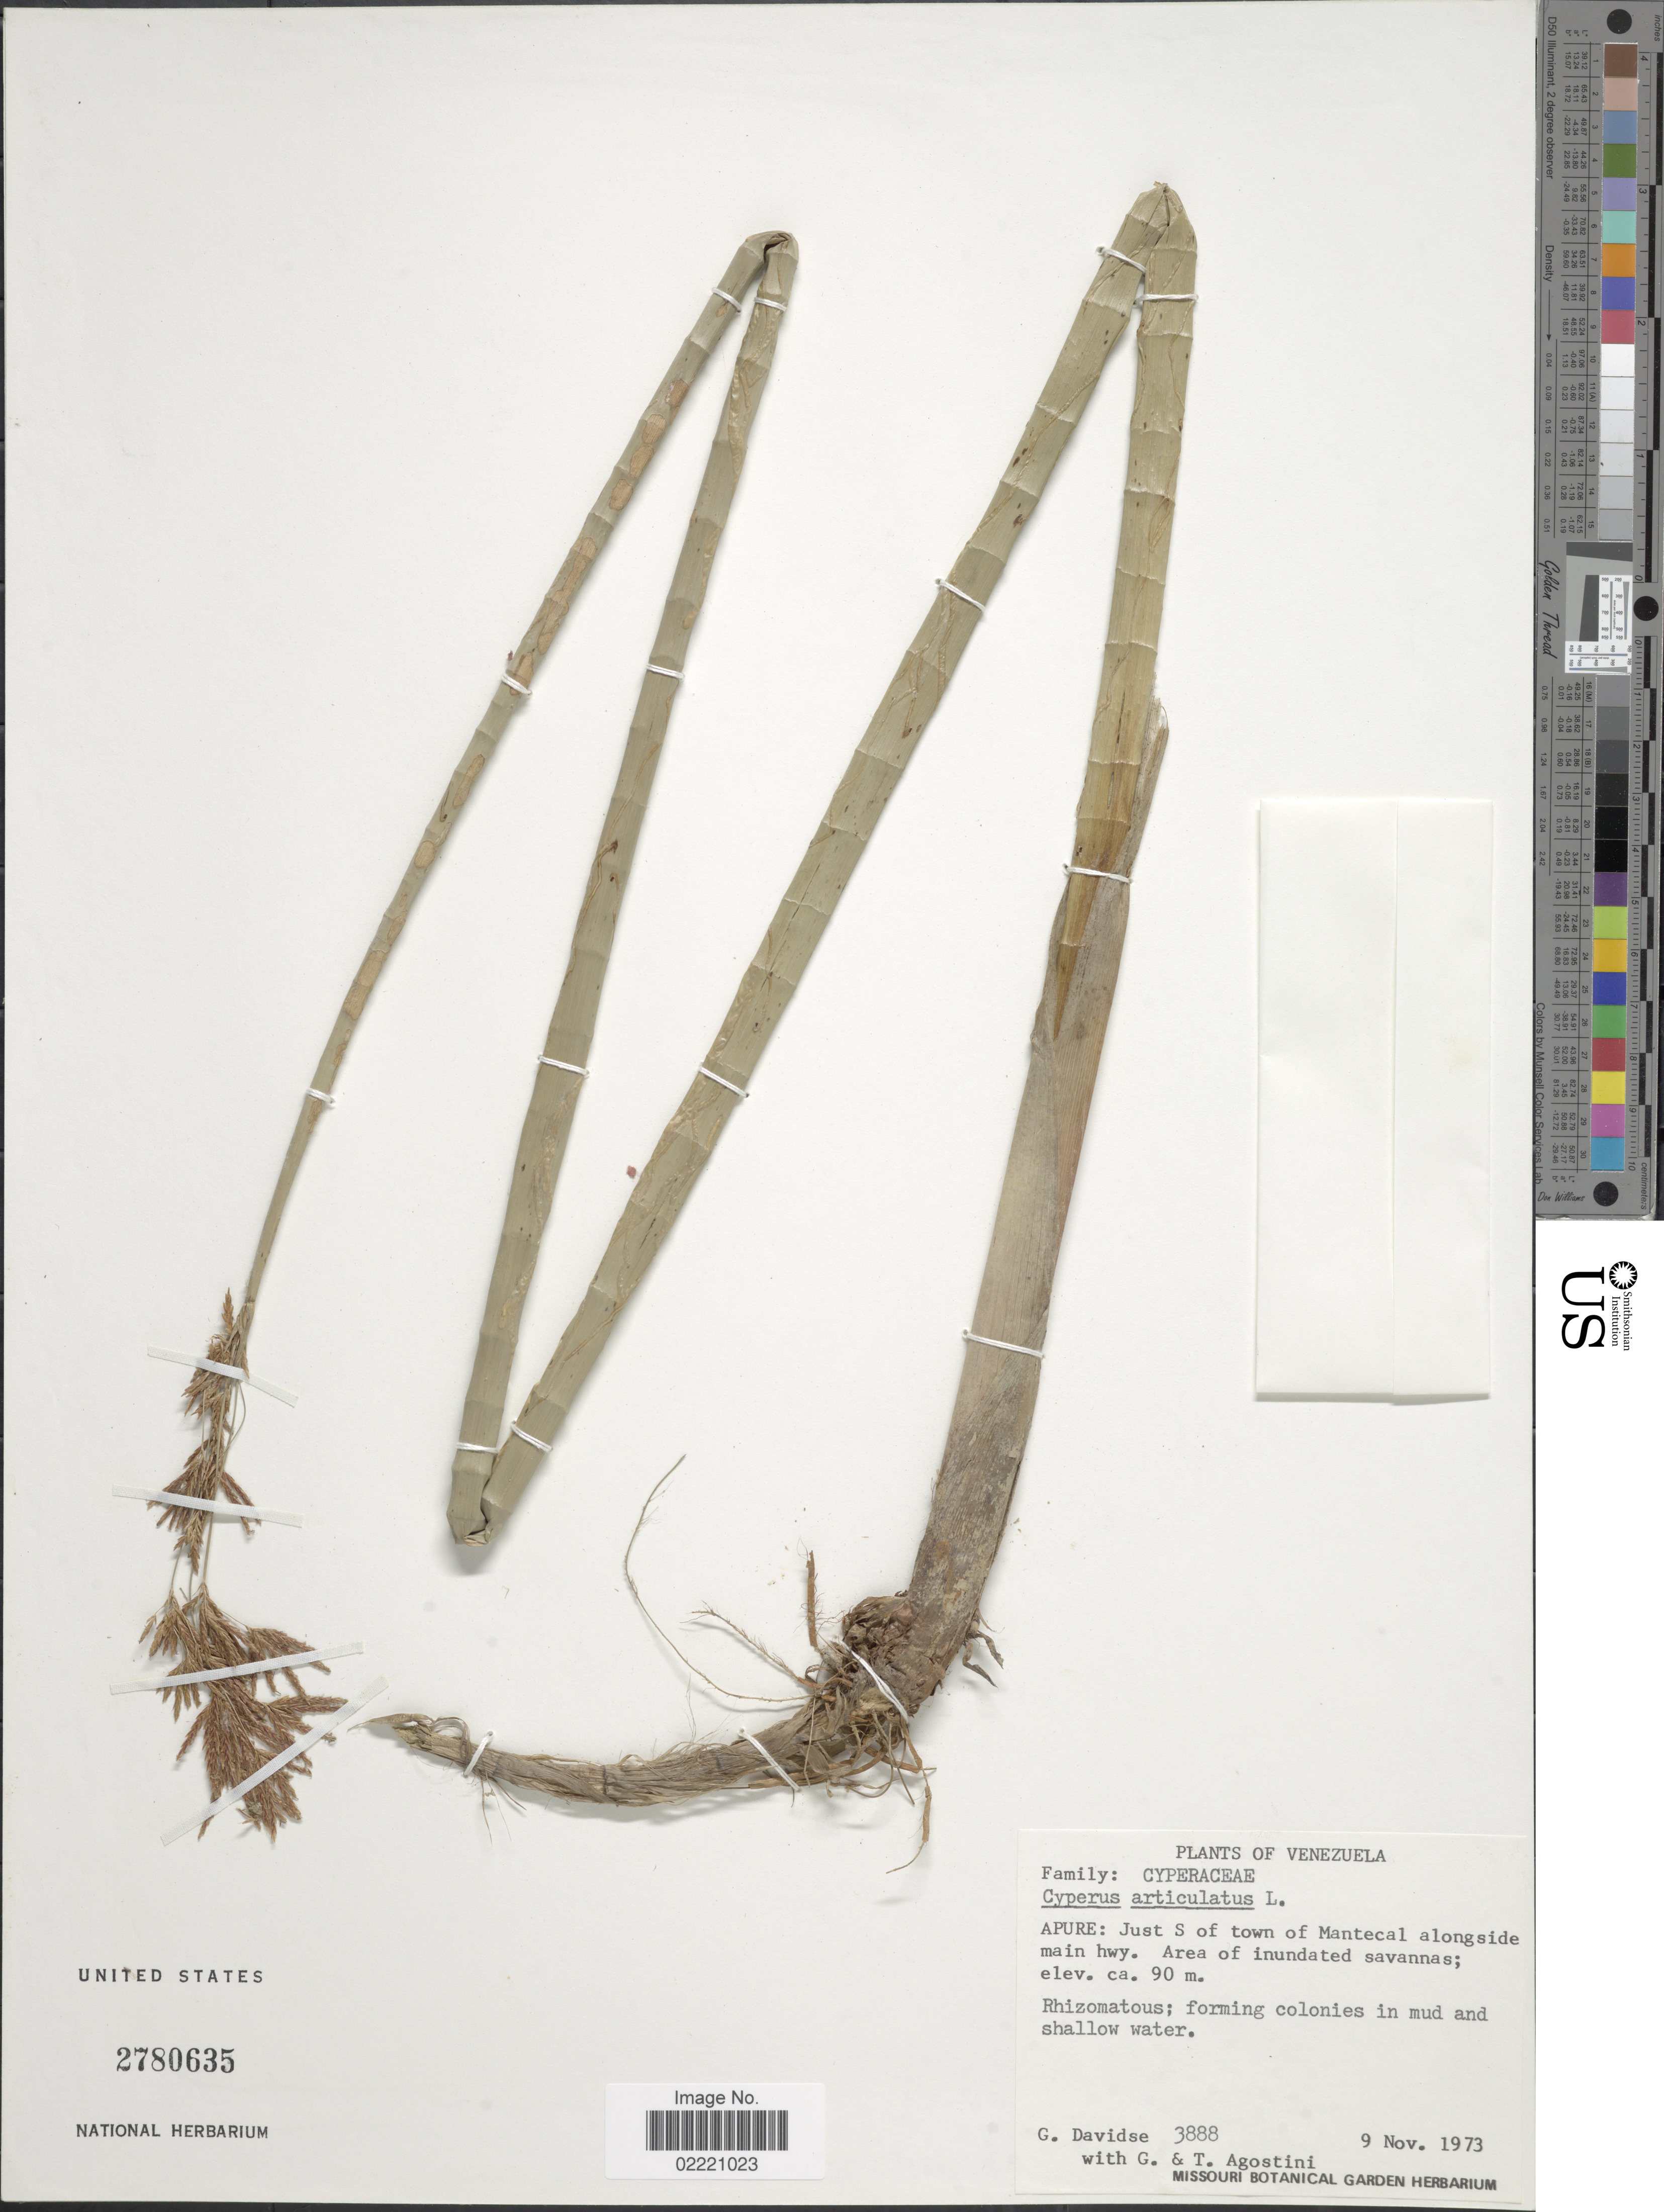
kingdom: Plantae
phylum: Tracheophyta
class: Liliopsida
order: Poales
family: Cyperaceae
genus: Cyperus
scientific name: Cyperus articulatus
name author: L.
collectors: G. Davidse & T. Agostini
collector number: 3888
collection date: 1973-11-09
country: Venezuela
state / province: Apure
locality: Just S of Mantecal alongside main hwy.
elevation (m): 90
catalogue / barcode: US 2780635